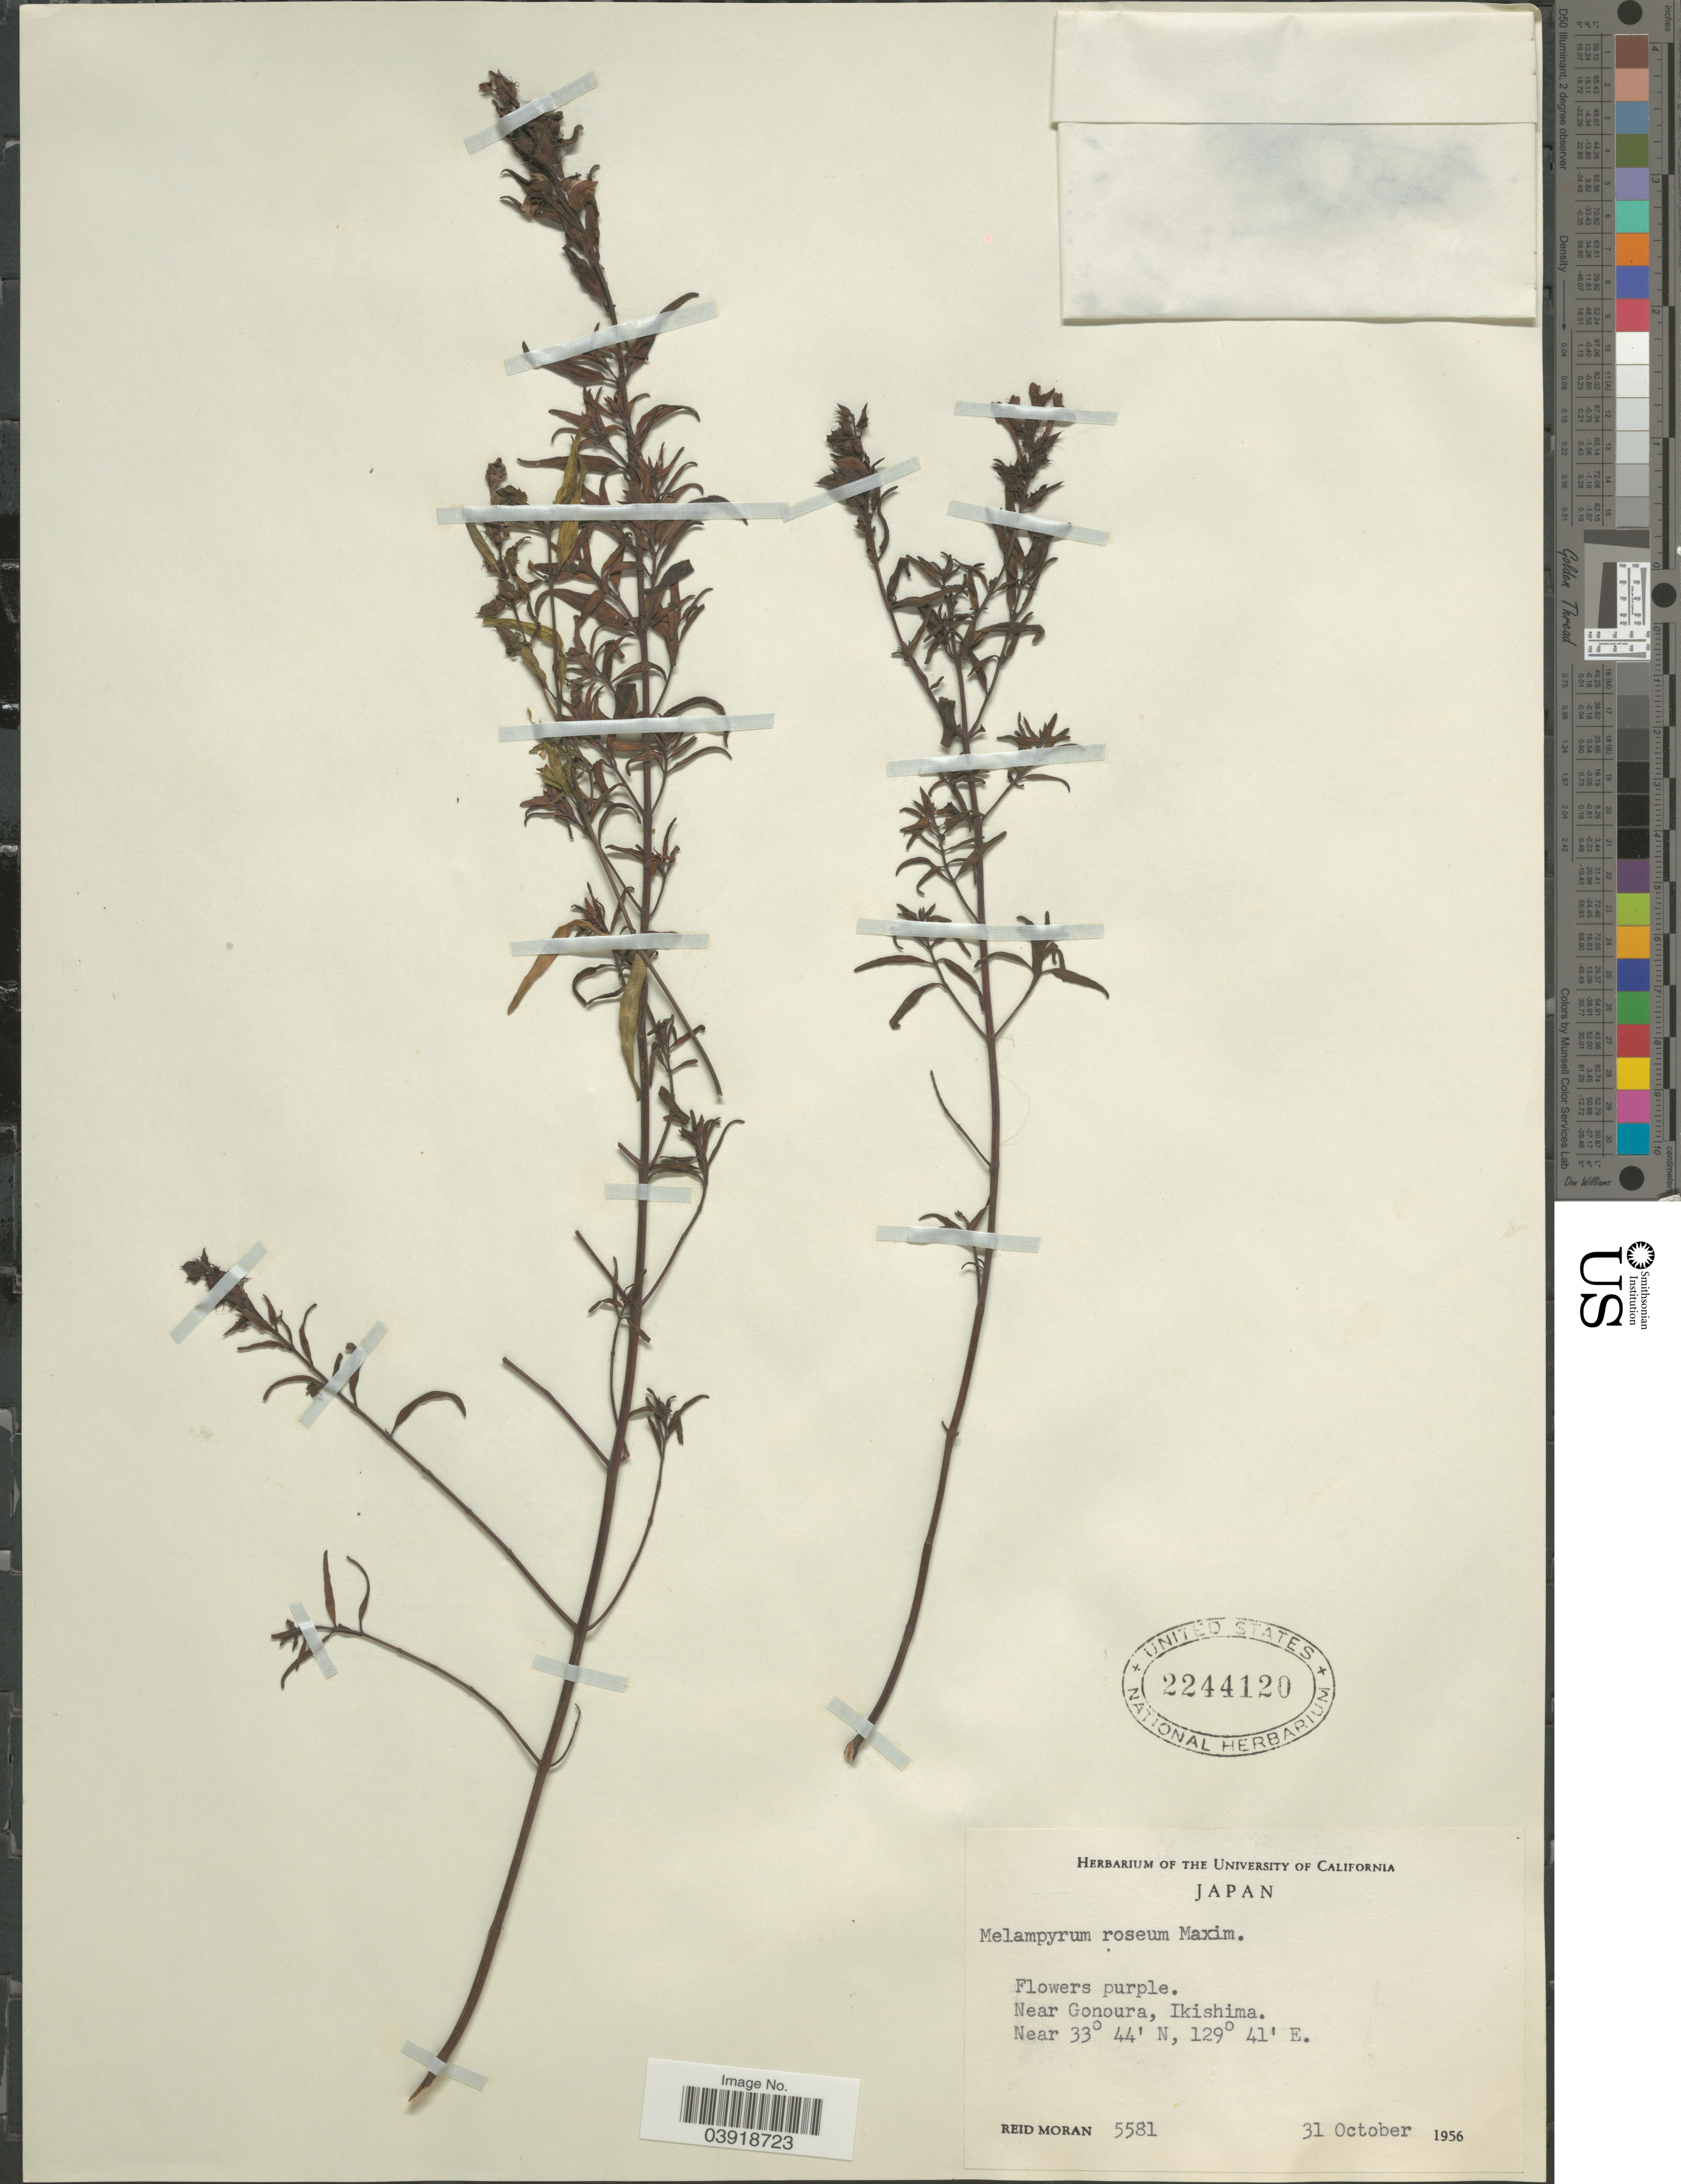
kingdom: Plantae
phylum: Tracheophyta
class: Magnoliopsida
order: Lamiales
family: Orobanchaceae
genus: Melampyrum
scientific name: Melampyrum roseum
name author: Maxim.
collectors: R. Moran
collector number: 5581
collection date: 1956-10-31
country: Japan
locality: Near Gonoura, Ikishima.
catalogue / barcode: US 2244120